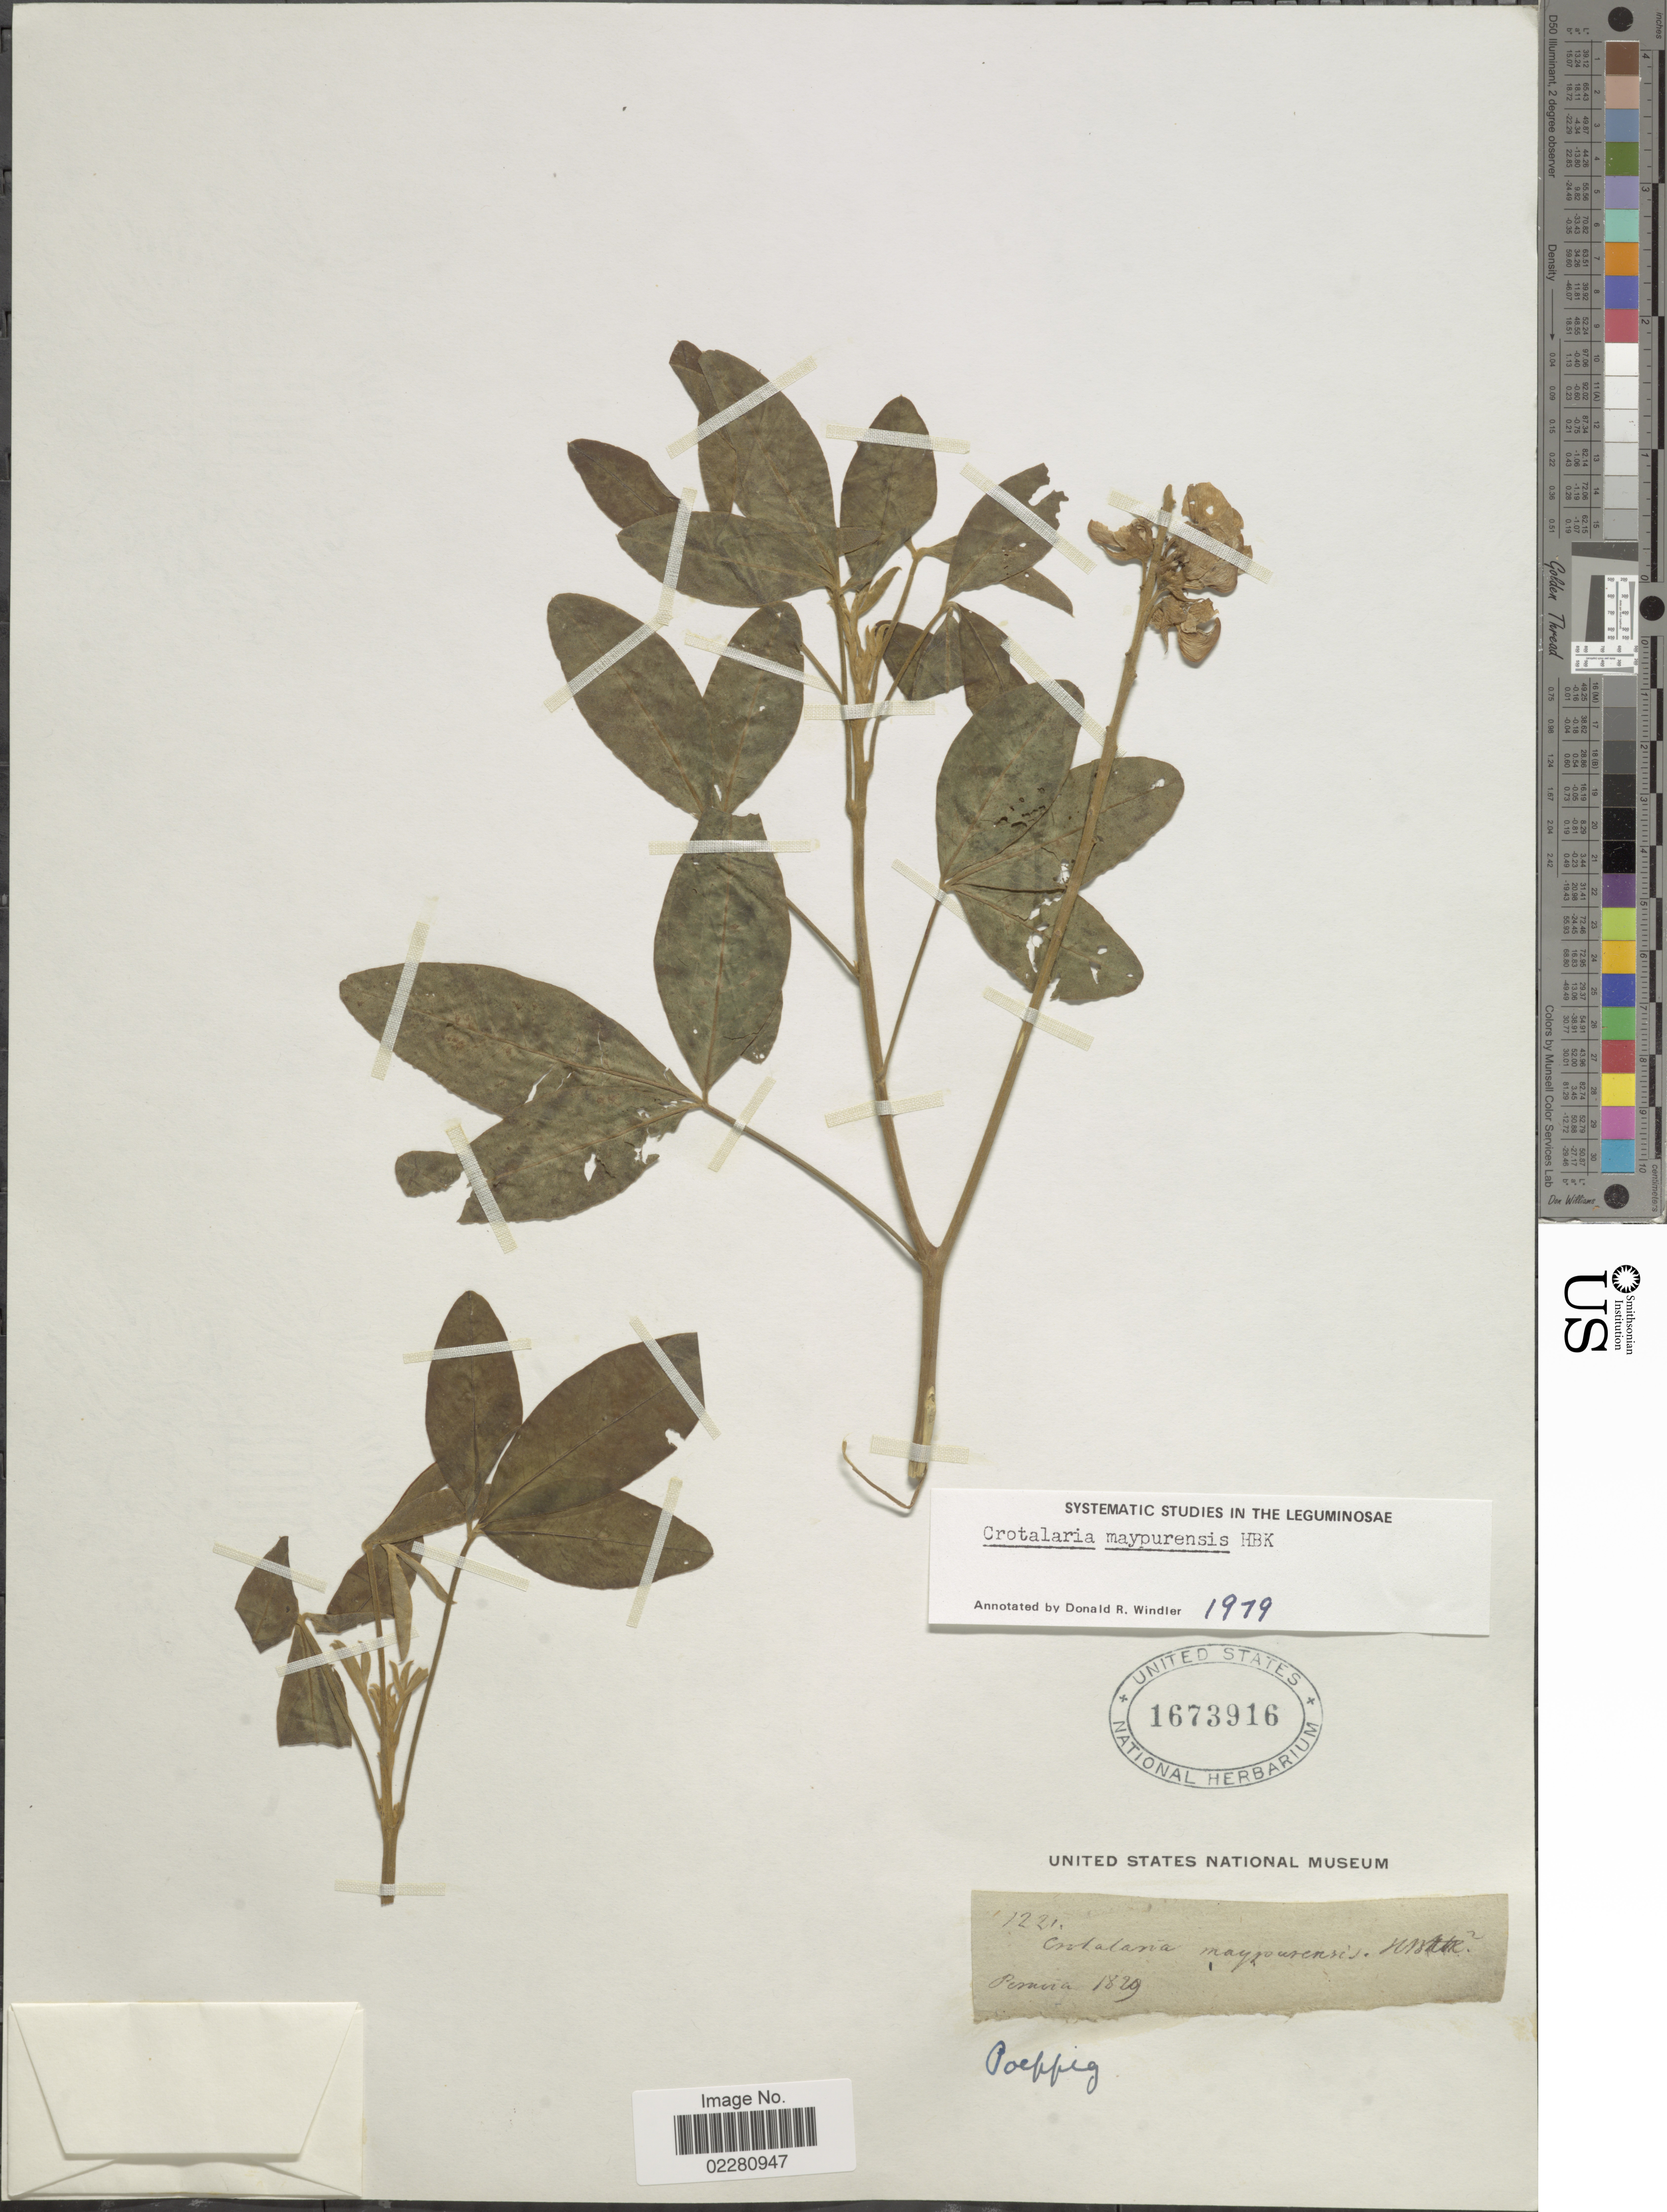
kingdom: Plantae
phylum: Tracheophyta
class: Magnoliopsida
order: Fabales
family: Fabaceae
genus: Crotalaria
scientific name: Crotalaria maypurensis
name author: Kunth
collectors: Poeffig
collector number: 1221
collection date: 1829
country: Peru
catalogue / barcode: US 1673916